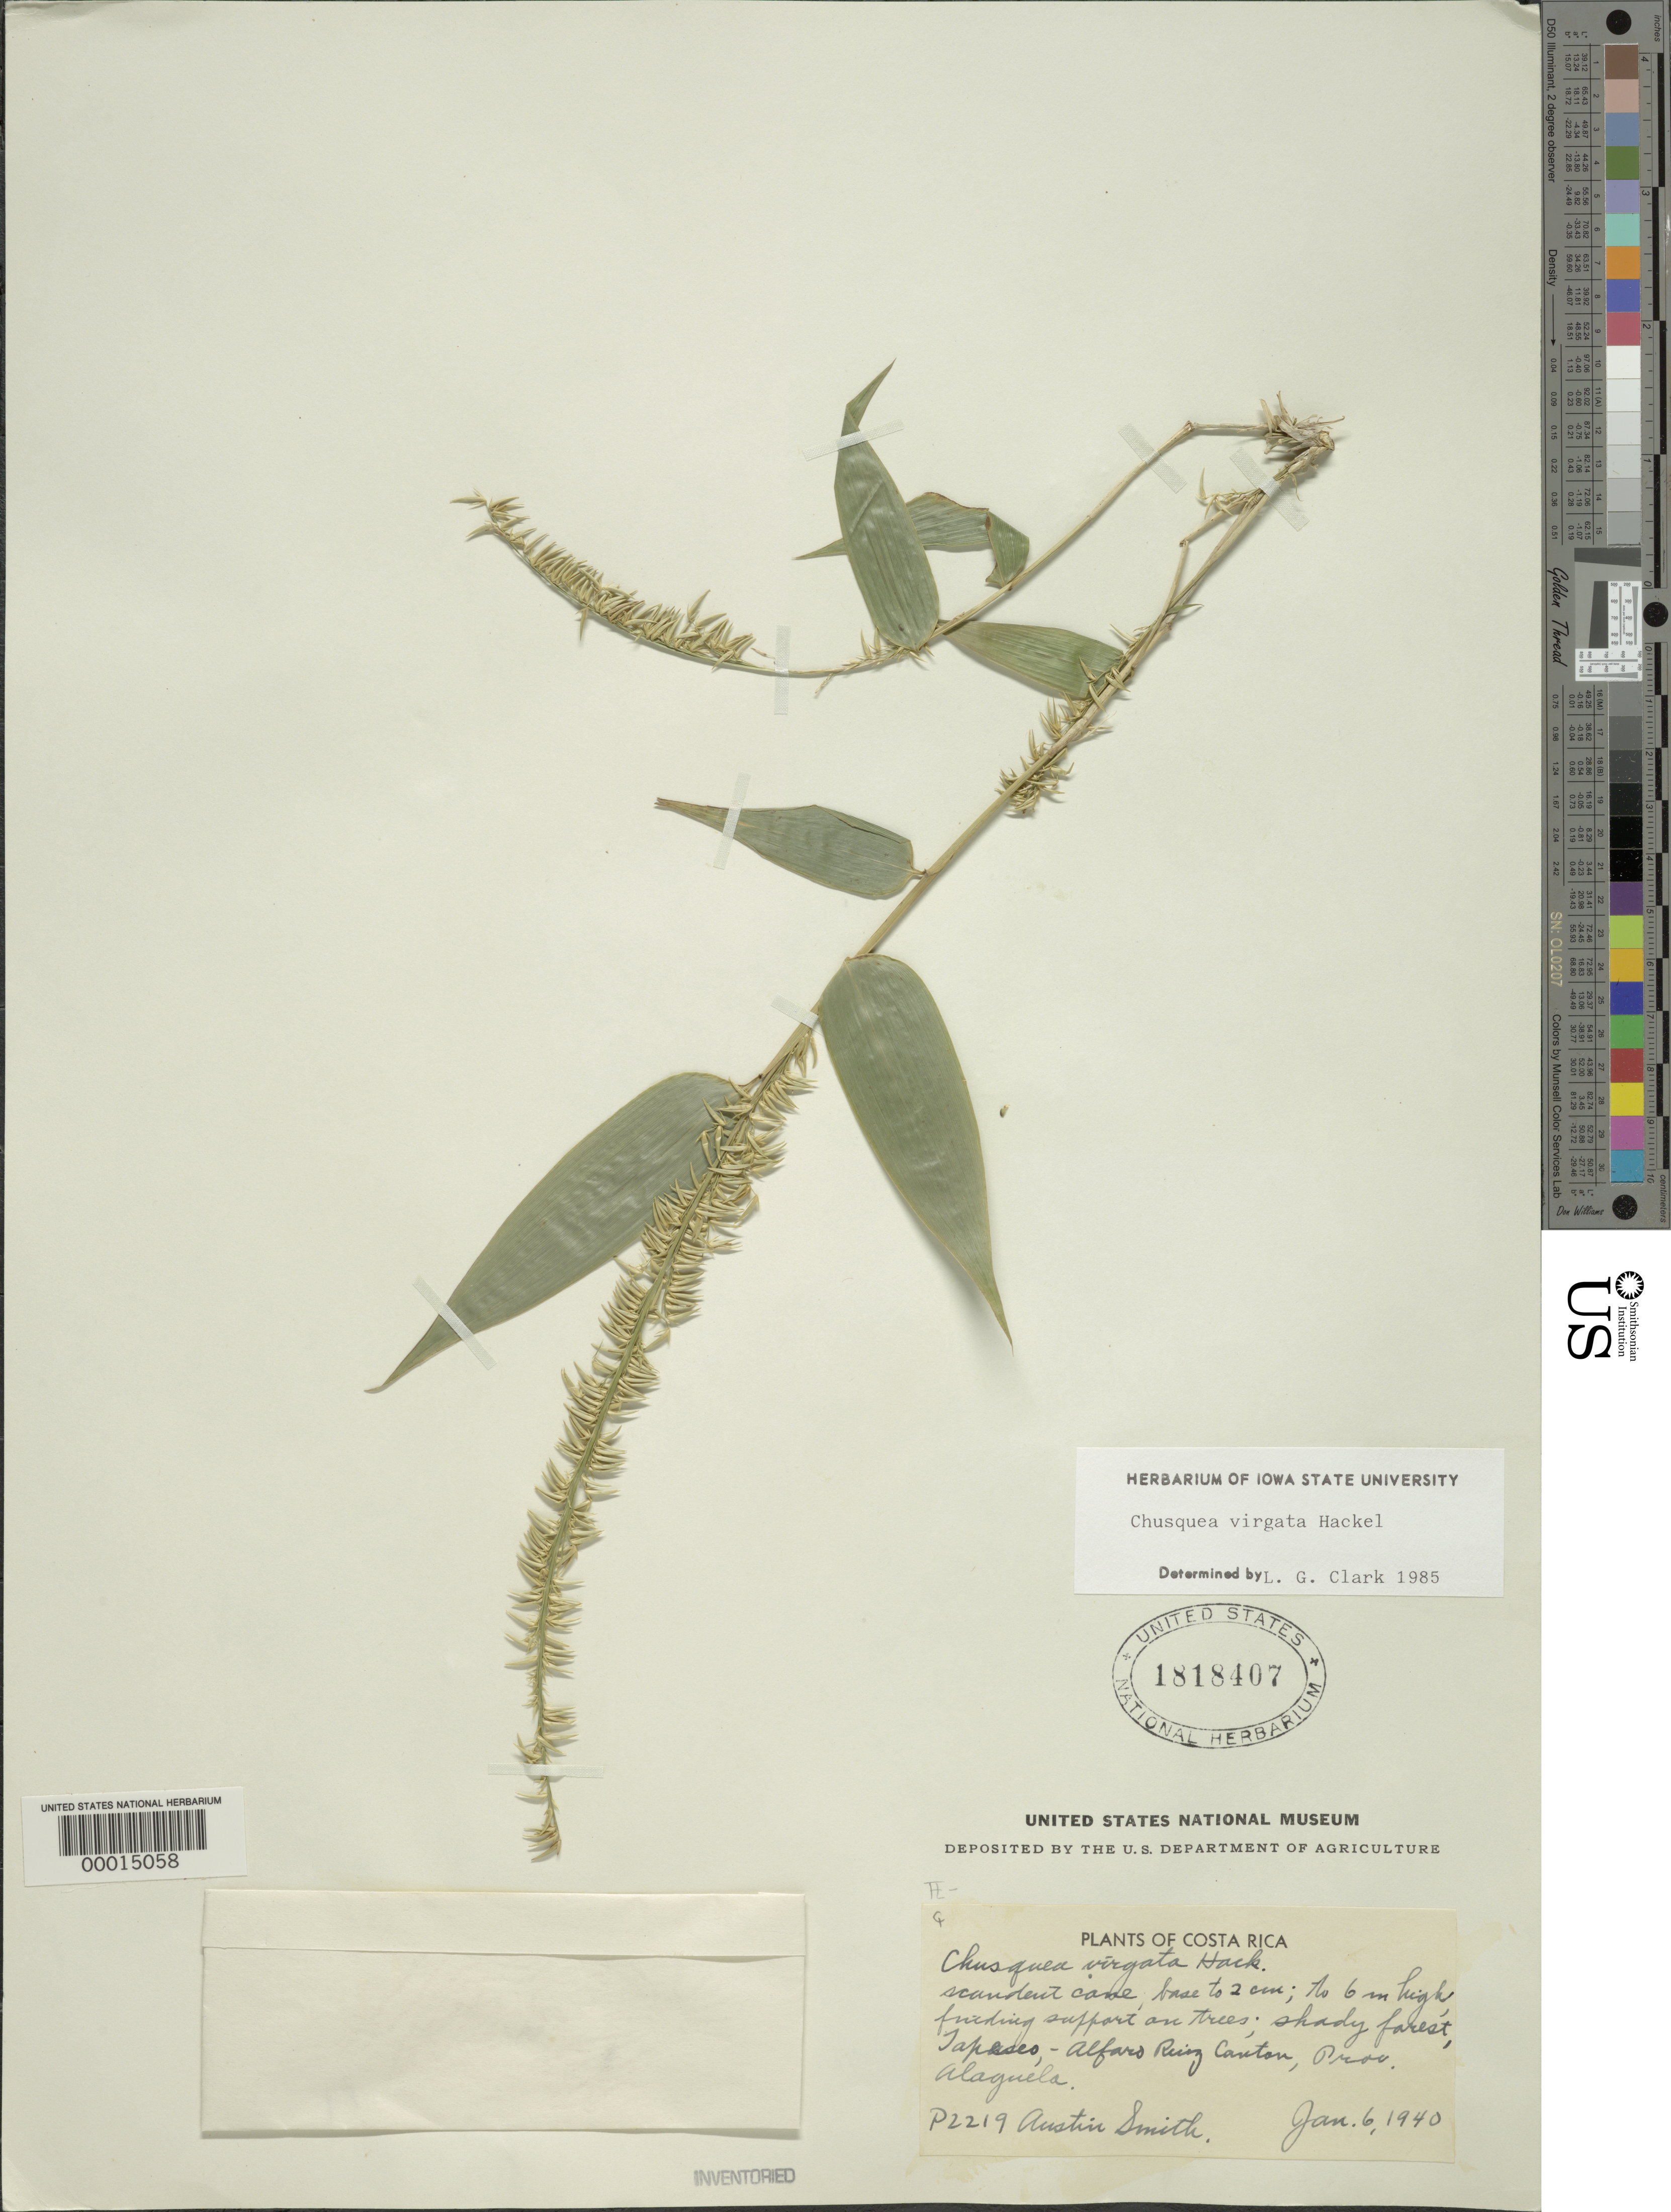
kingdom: Plantae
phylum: Tracheophyta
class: Liliopsida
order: Poales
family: Poaceae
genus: Chusquea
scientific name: Chusquea virgata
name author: Hack.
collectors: Aust P. Smith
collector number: P 2219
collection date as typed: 06 Jan 1940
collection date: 1940-01-06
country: Costa Rica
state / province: Alajuela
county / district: Alfaro Ruiz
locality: Alfaro ring canton, tapaseo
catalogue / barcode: US 1818407